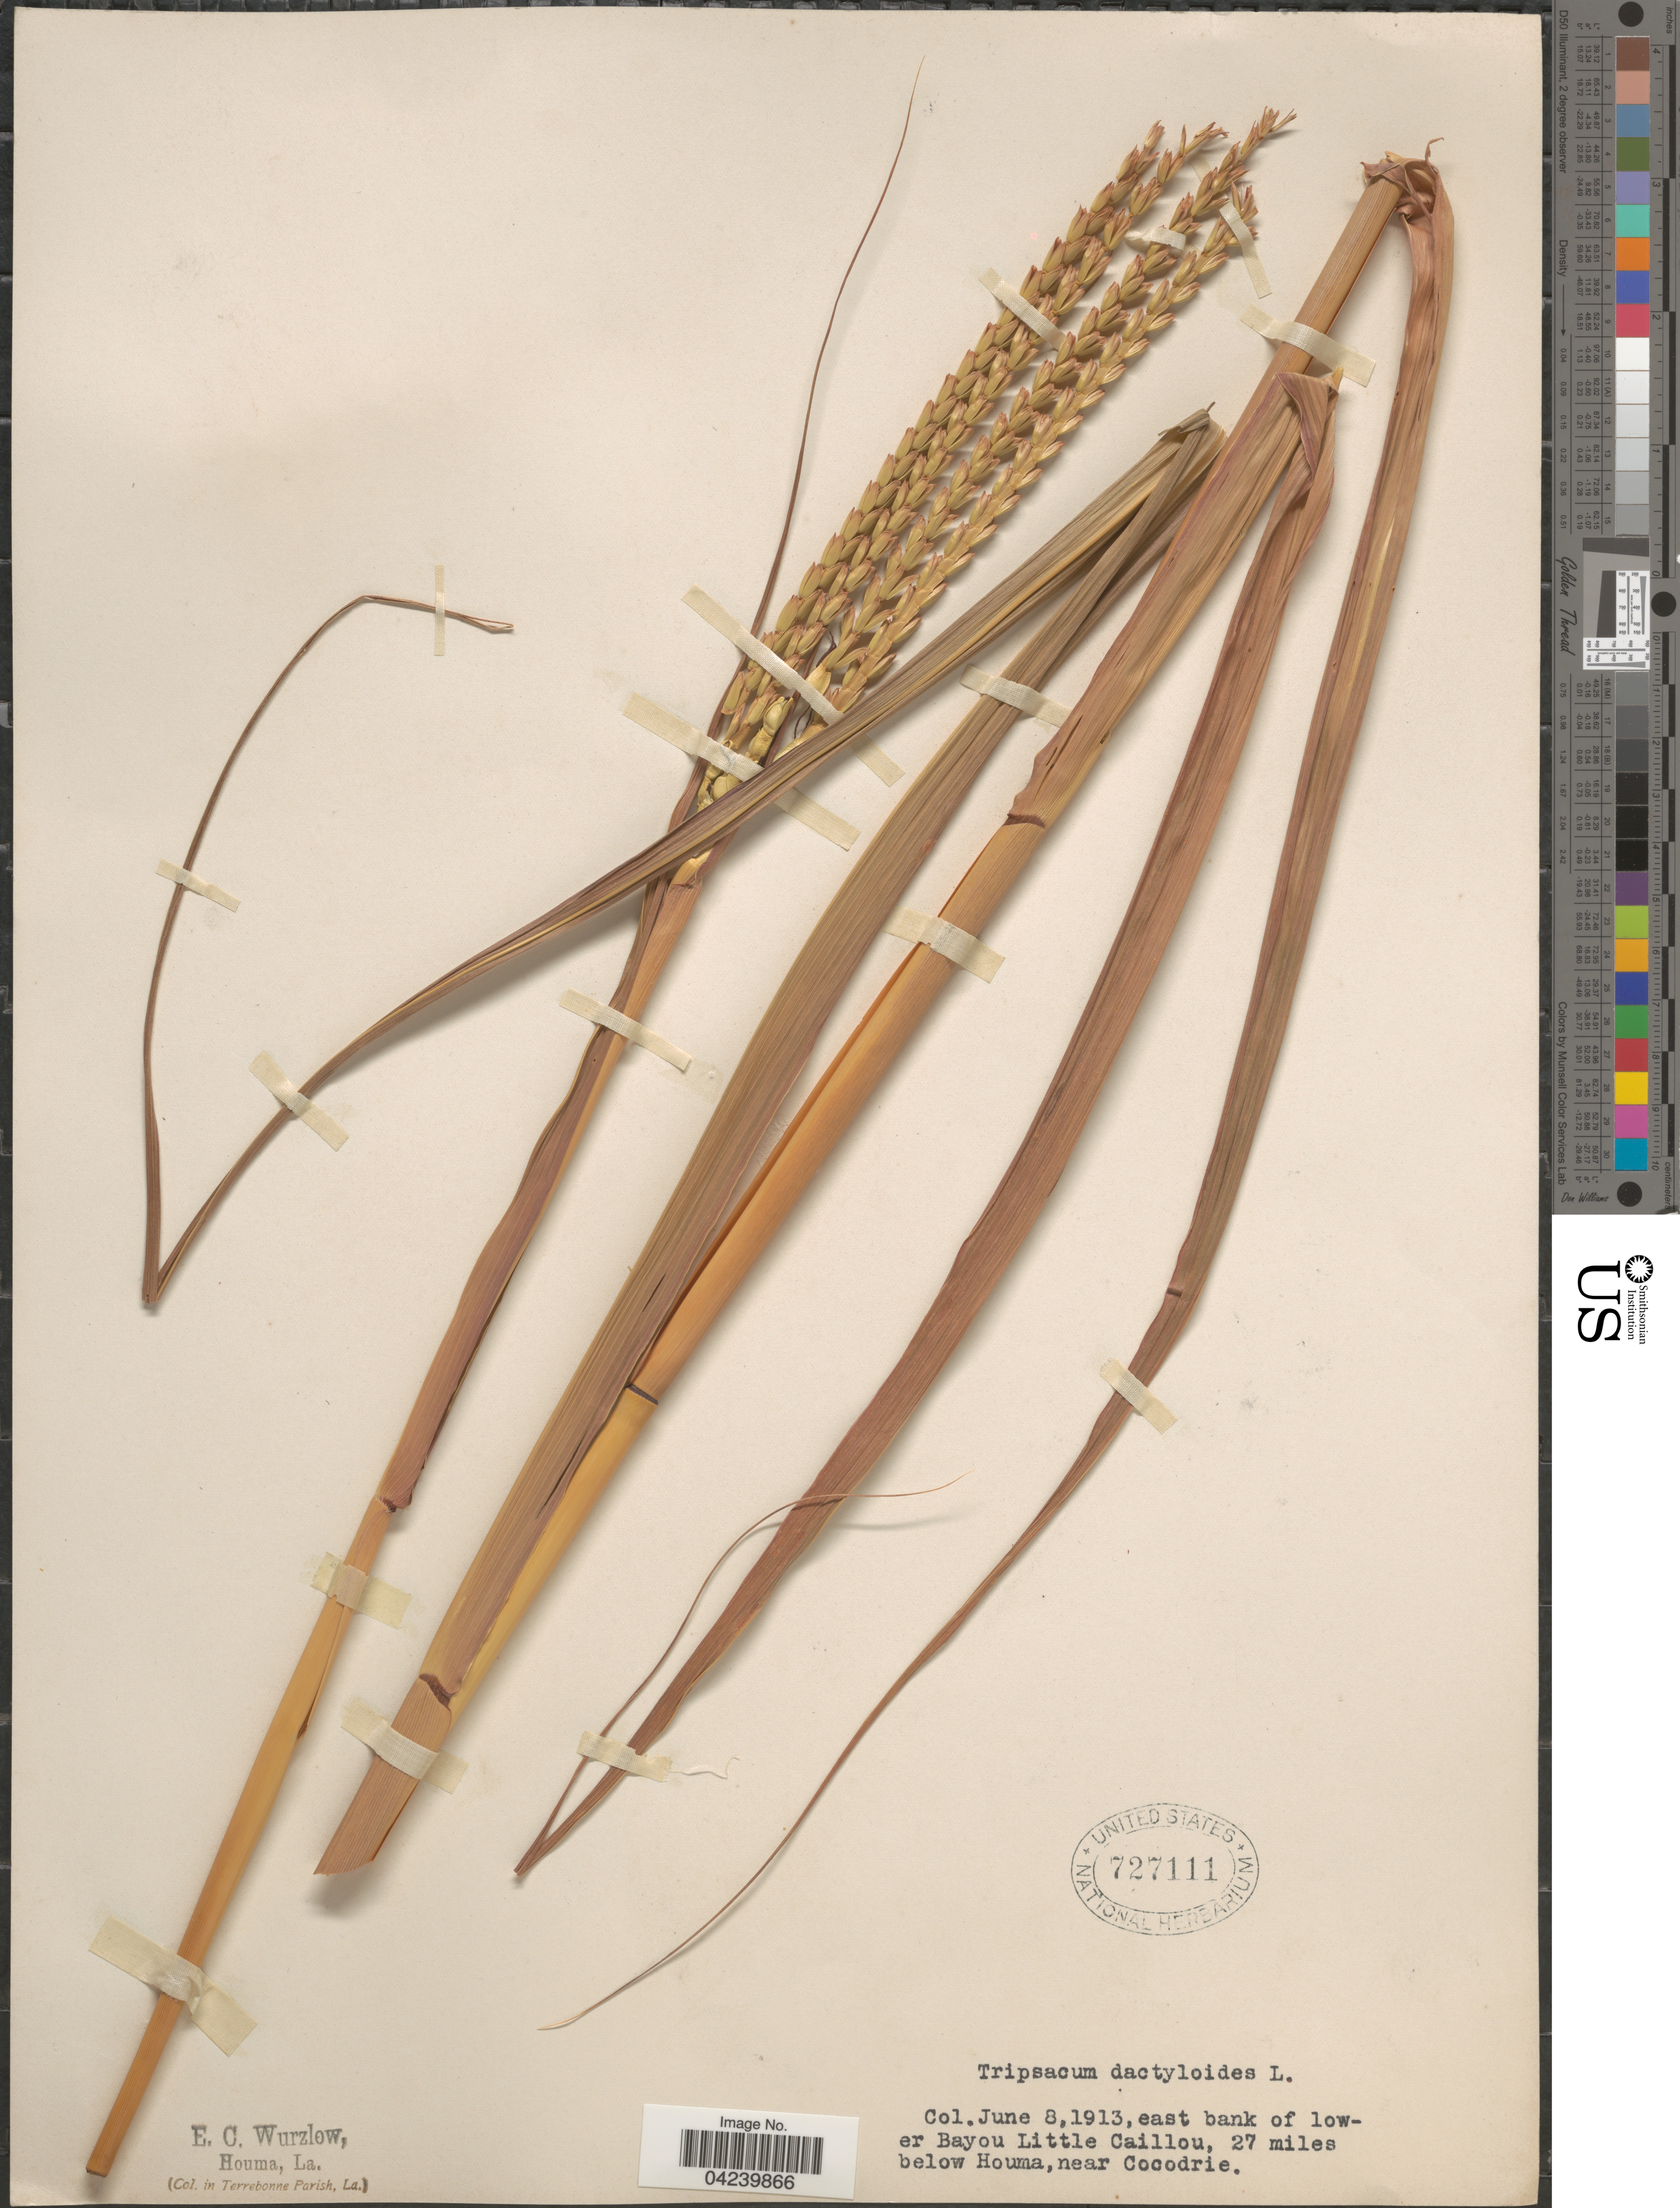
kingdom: Plantae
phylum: Tracheophyta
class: Liliopsida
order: Poales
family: Poaceae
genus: Tripsacum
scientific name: Tripsacum dactyloides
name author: (L.) L.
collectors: E. Wurzlow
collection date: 1913-06-08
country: United States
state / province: Louisiana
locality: Houma. East bank of lower Bayou Little Caillou, 27 miles below Houma, near Cocodrie.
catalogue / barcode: US 727111